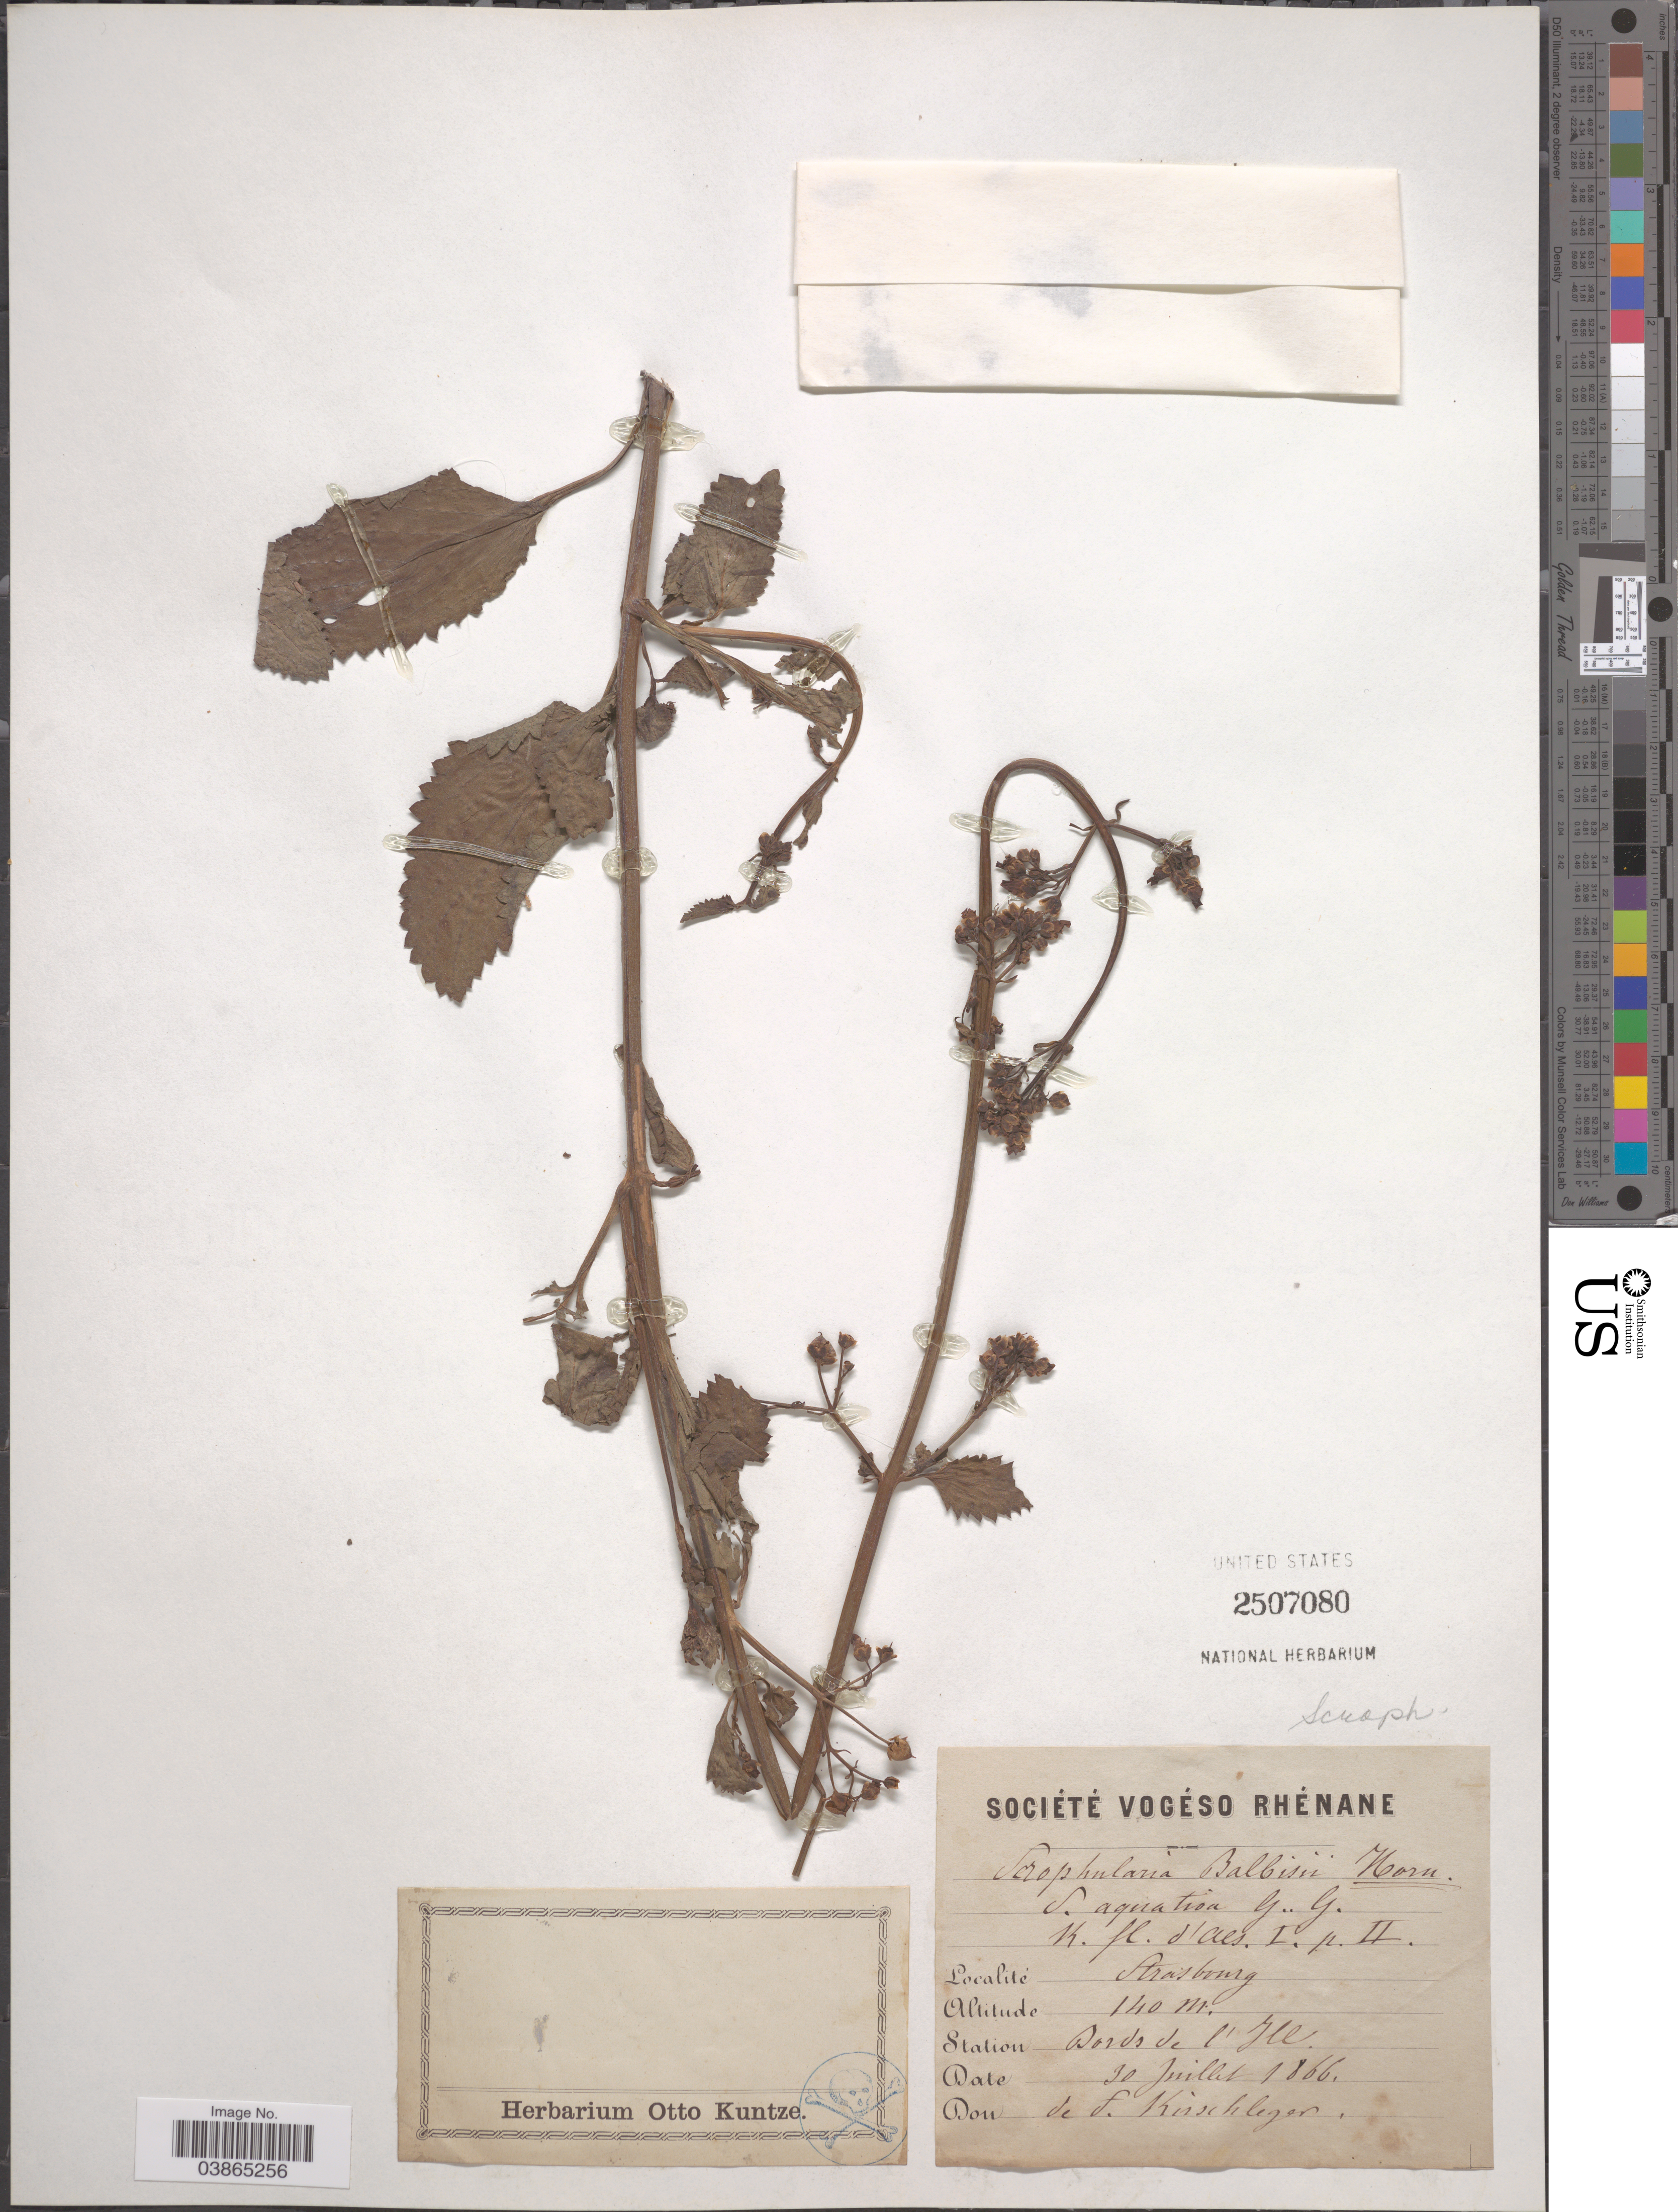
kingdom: Plantae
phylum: Tracheophyta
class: Magnoliopsida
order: Lamiales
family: Scrophulariaceae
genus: Scrophularia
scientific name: Scrophularia balbisii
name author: Hornem.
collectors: F. Kischlegor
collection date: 1866-07-30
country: France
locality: Strasbourg. Station Bords de l'Ile.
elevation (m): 140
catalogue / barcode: US 2507080